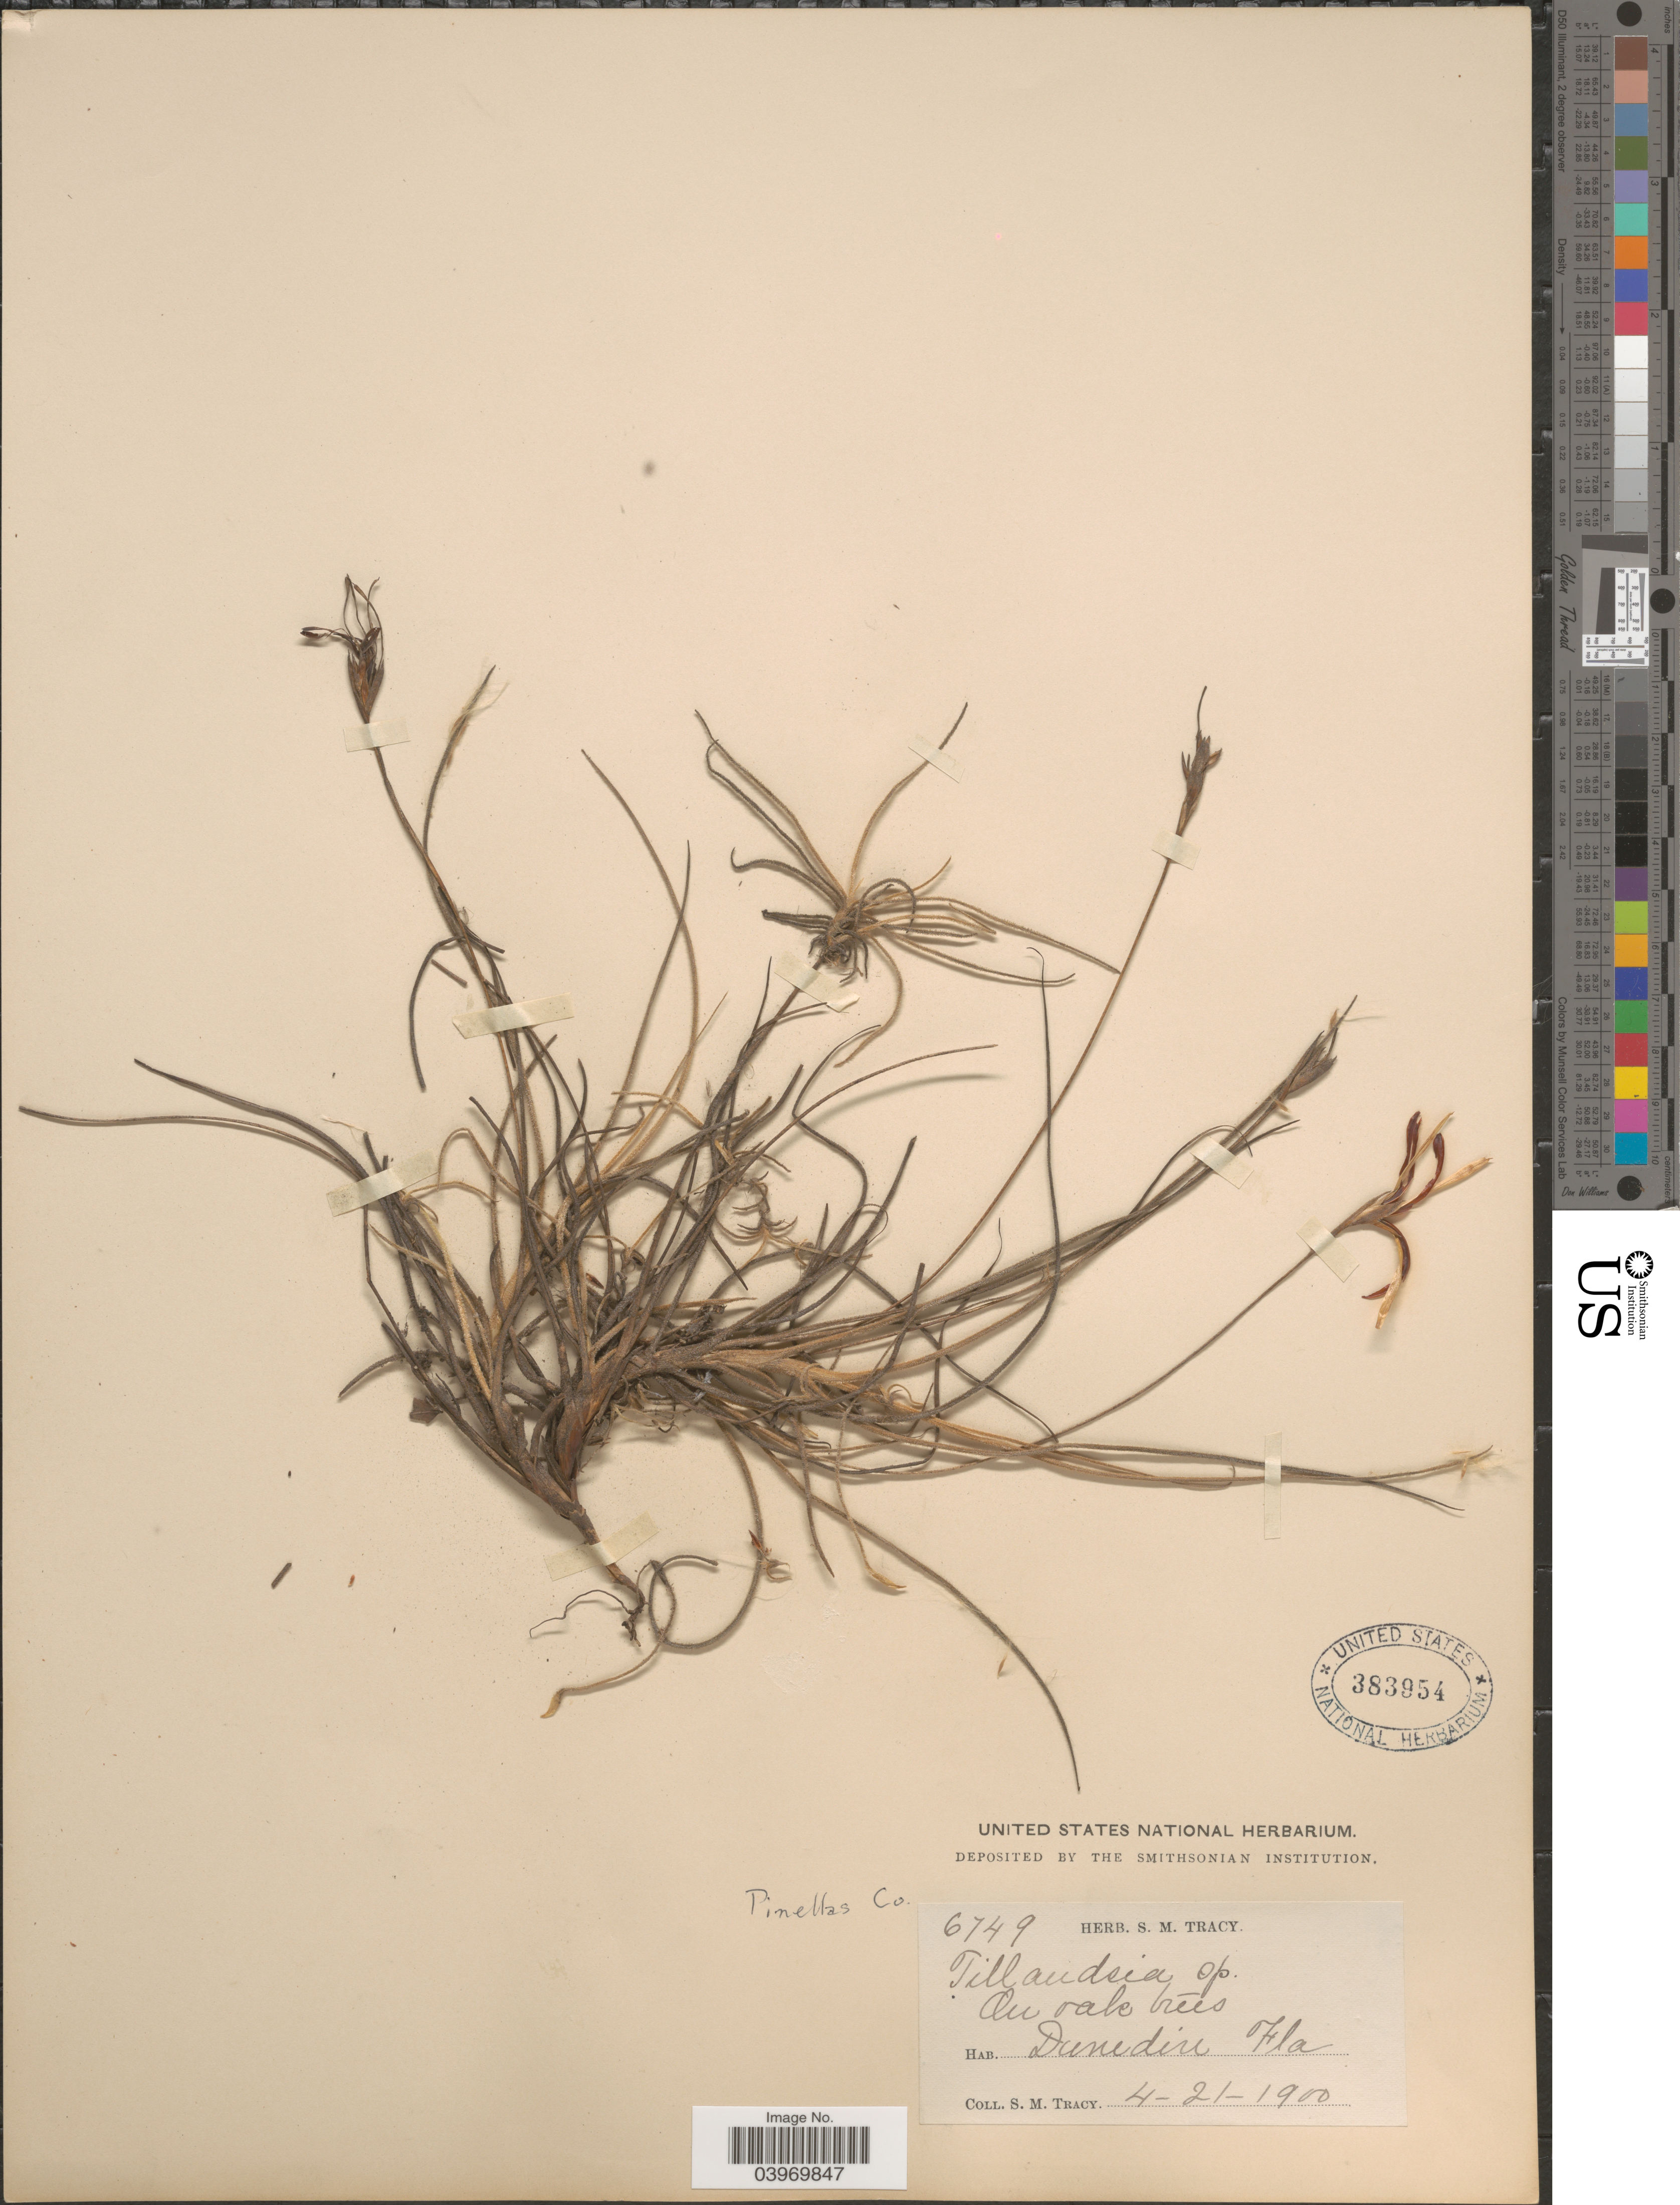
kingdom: Plantae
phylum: Tracheophyta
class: Liliopsida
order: Poales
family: Bromeliaceae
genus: Tillandsia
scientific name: Tillandsia recurvata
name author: L.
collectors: S. M. Tracy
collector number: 6749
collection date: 1900-04-21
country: United States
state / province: Florida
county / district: Pinellas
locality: Dunedin. Pinellas Co.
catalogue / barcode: US 383954